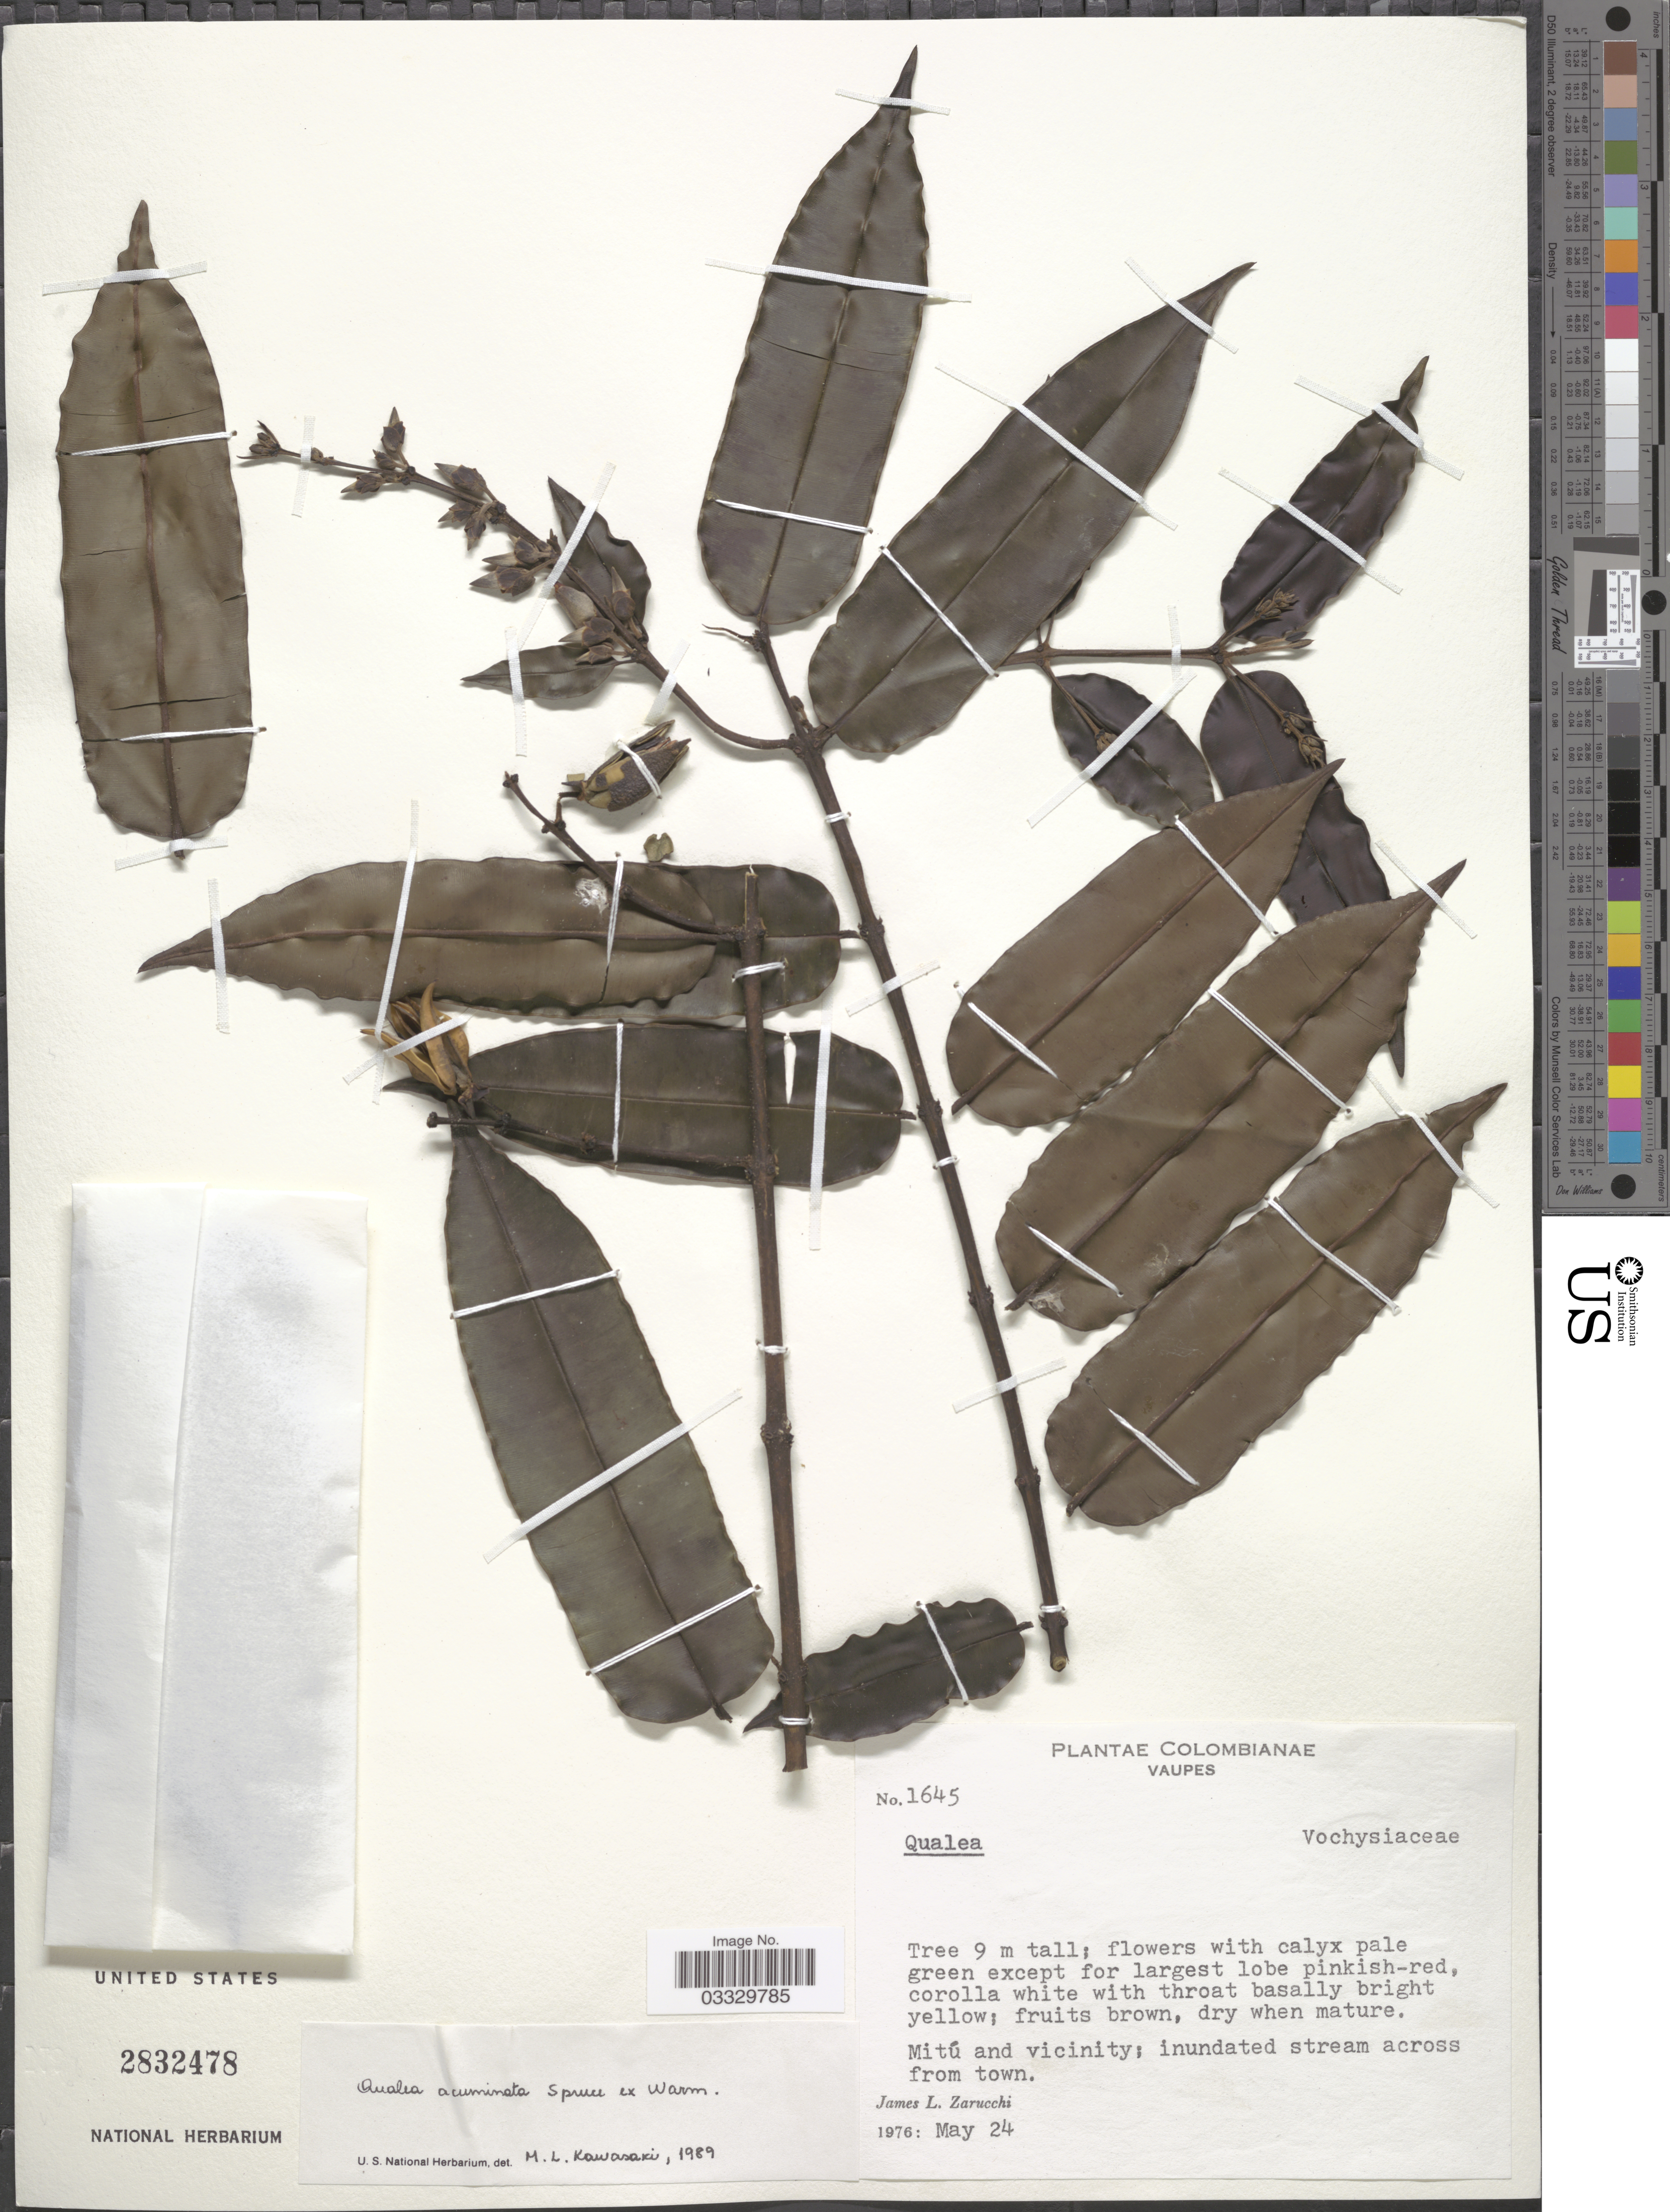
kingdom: Plantae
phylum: Tracheophyta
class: Magnoliopsida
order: Myrtales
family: Vochysiaceae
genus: Qualea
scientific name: Qualea acuminata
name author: Spruce ex Warm.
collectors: J. L. Zarucchi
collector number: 1645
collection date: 1976-05-24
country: Colombia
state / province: Vaupés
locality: Mitú and vicinity; inundated stream across from town.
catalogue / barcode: US 2832478